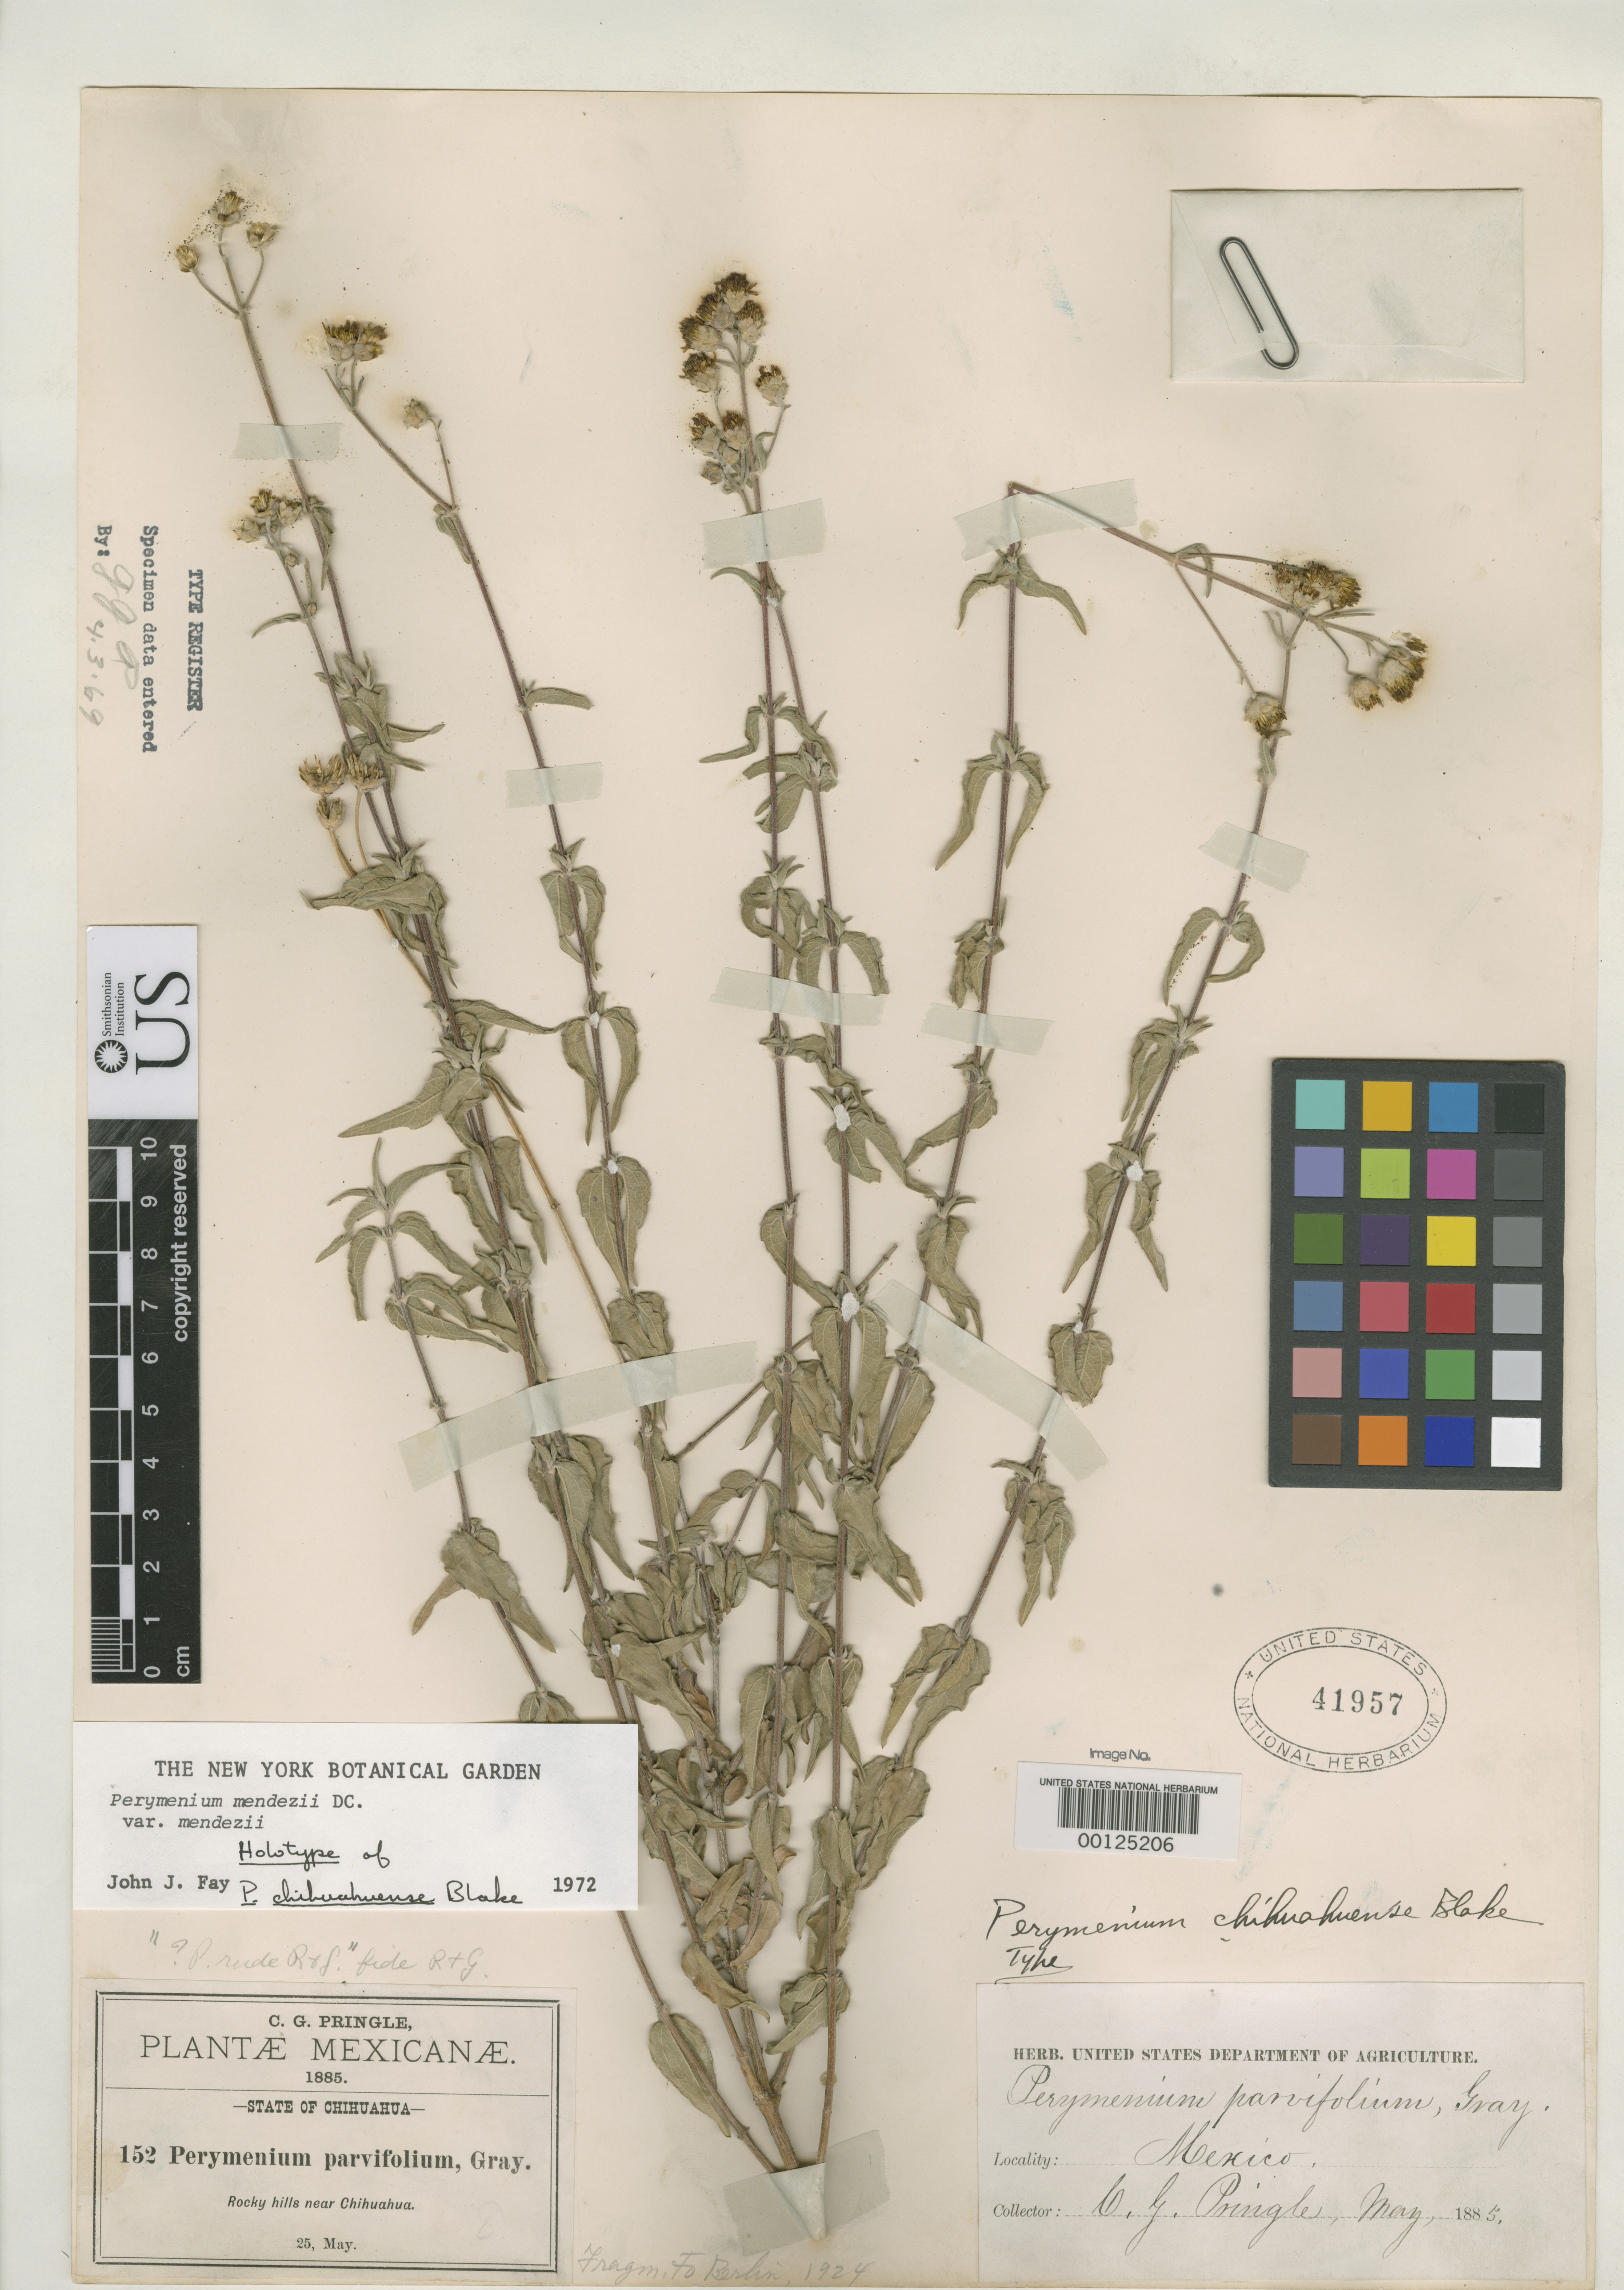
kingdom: Plantae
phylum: Tracheophyta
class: Magnoliopsida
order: Asterales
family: Asteraceae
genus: Perymenium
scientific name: Perymenium chihuahuense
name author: S.F. Blake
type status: Holotype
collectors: C. G. Pringle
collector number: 152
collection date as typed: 25 May 1885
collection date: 1885-05-25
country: Mexico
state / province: Chihuahua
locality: Near Chihuahua City.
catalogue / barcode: US 41957